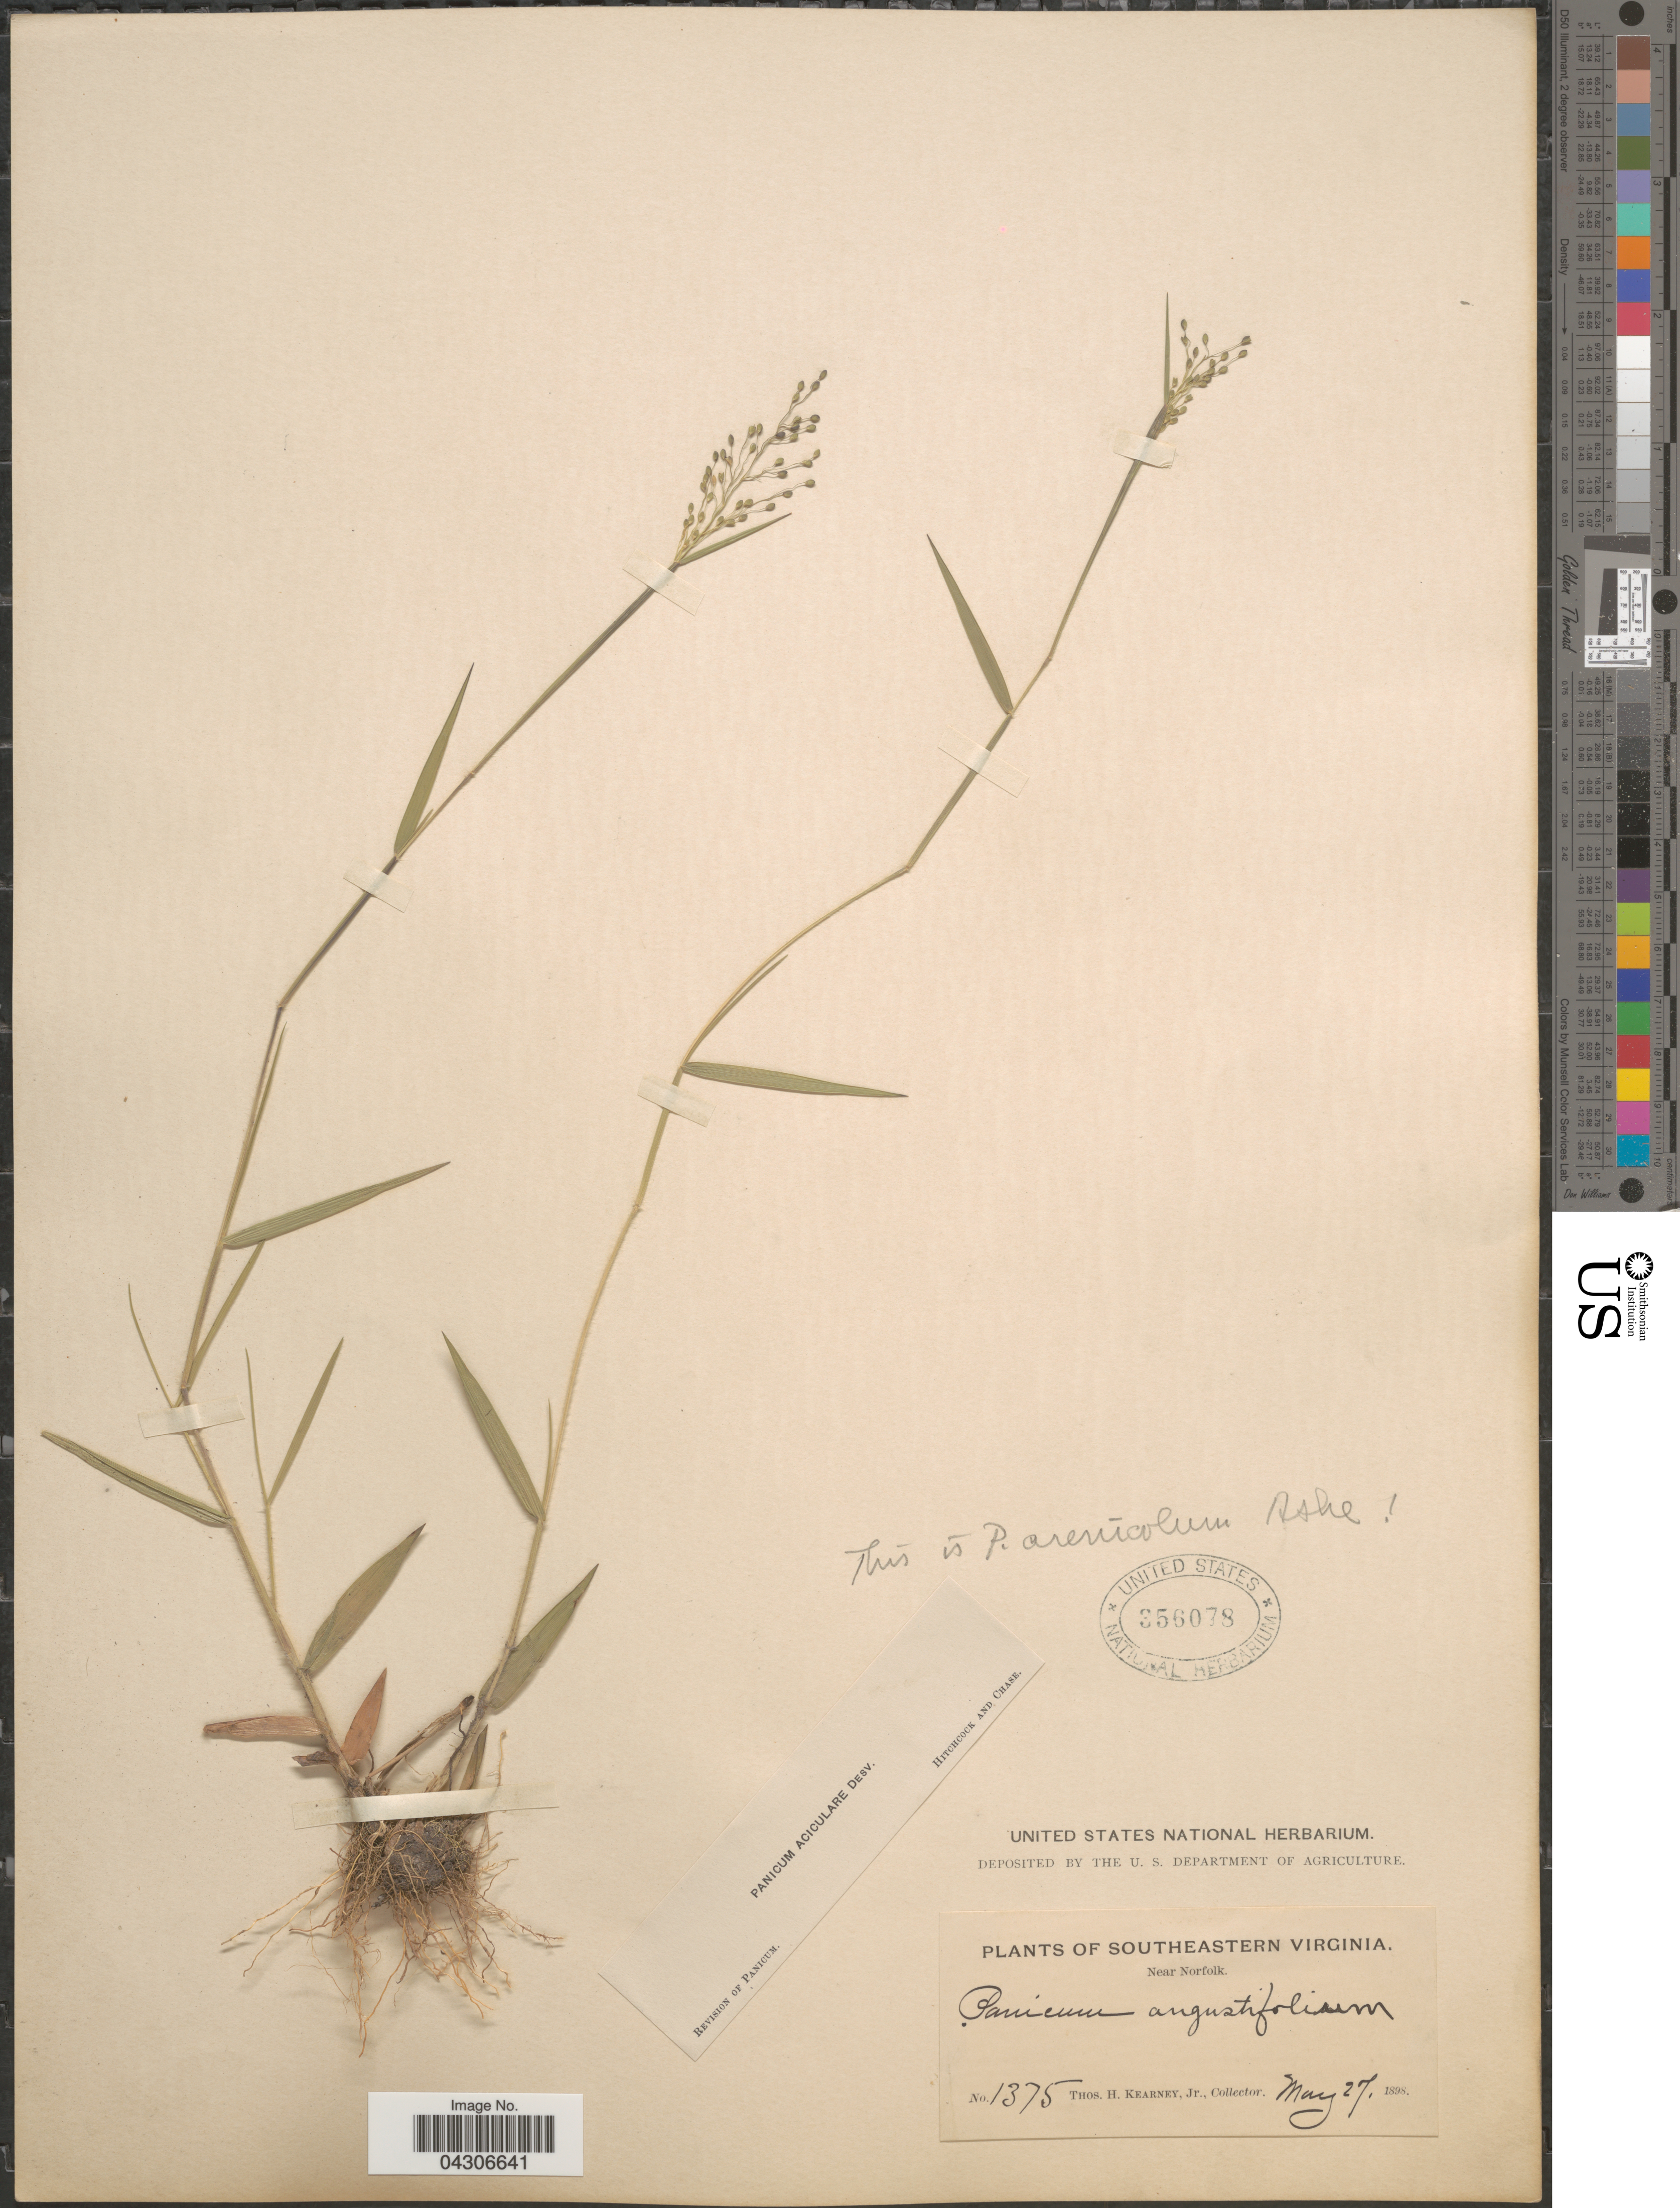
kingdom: Plantae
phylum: Tracheophyta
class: Liliopsida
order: Poales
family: Poaceae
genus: Dichanthelium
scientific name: Dichanthelium aciculare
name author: (Desv. ex Poir.) Gould & C.A. Clark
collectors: T. H. Kearney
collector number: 1375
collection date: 1898-05-27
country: United States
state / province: Virginia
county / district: City of Norfolk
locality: Southeastern Virginia. Near Norfolk.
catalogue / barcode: US 356078